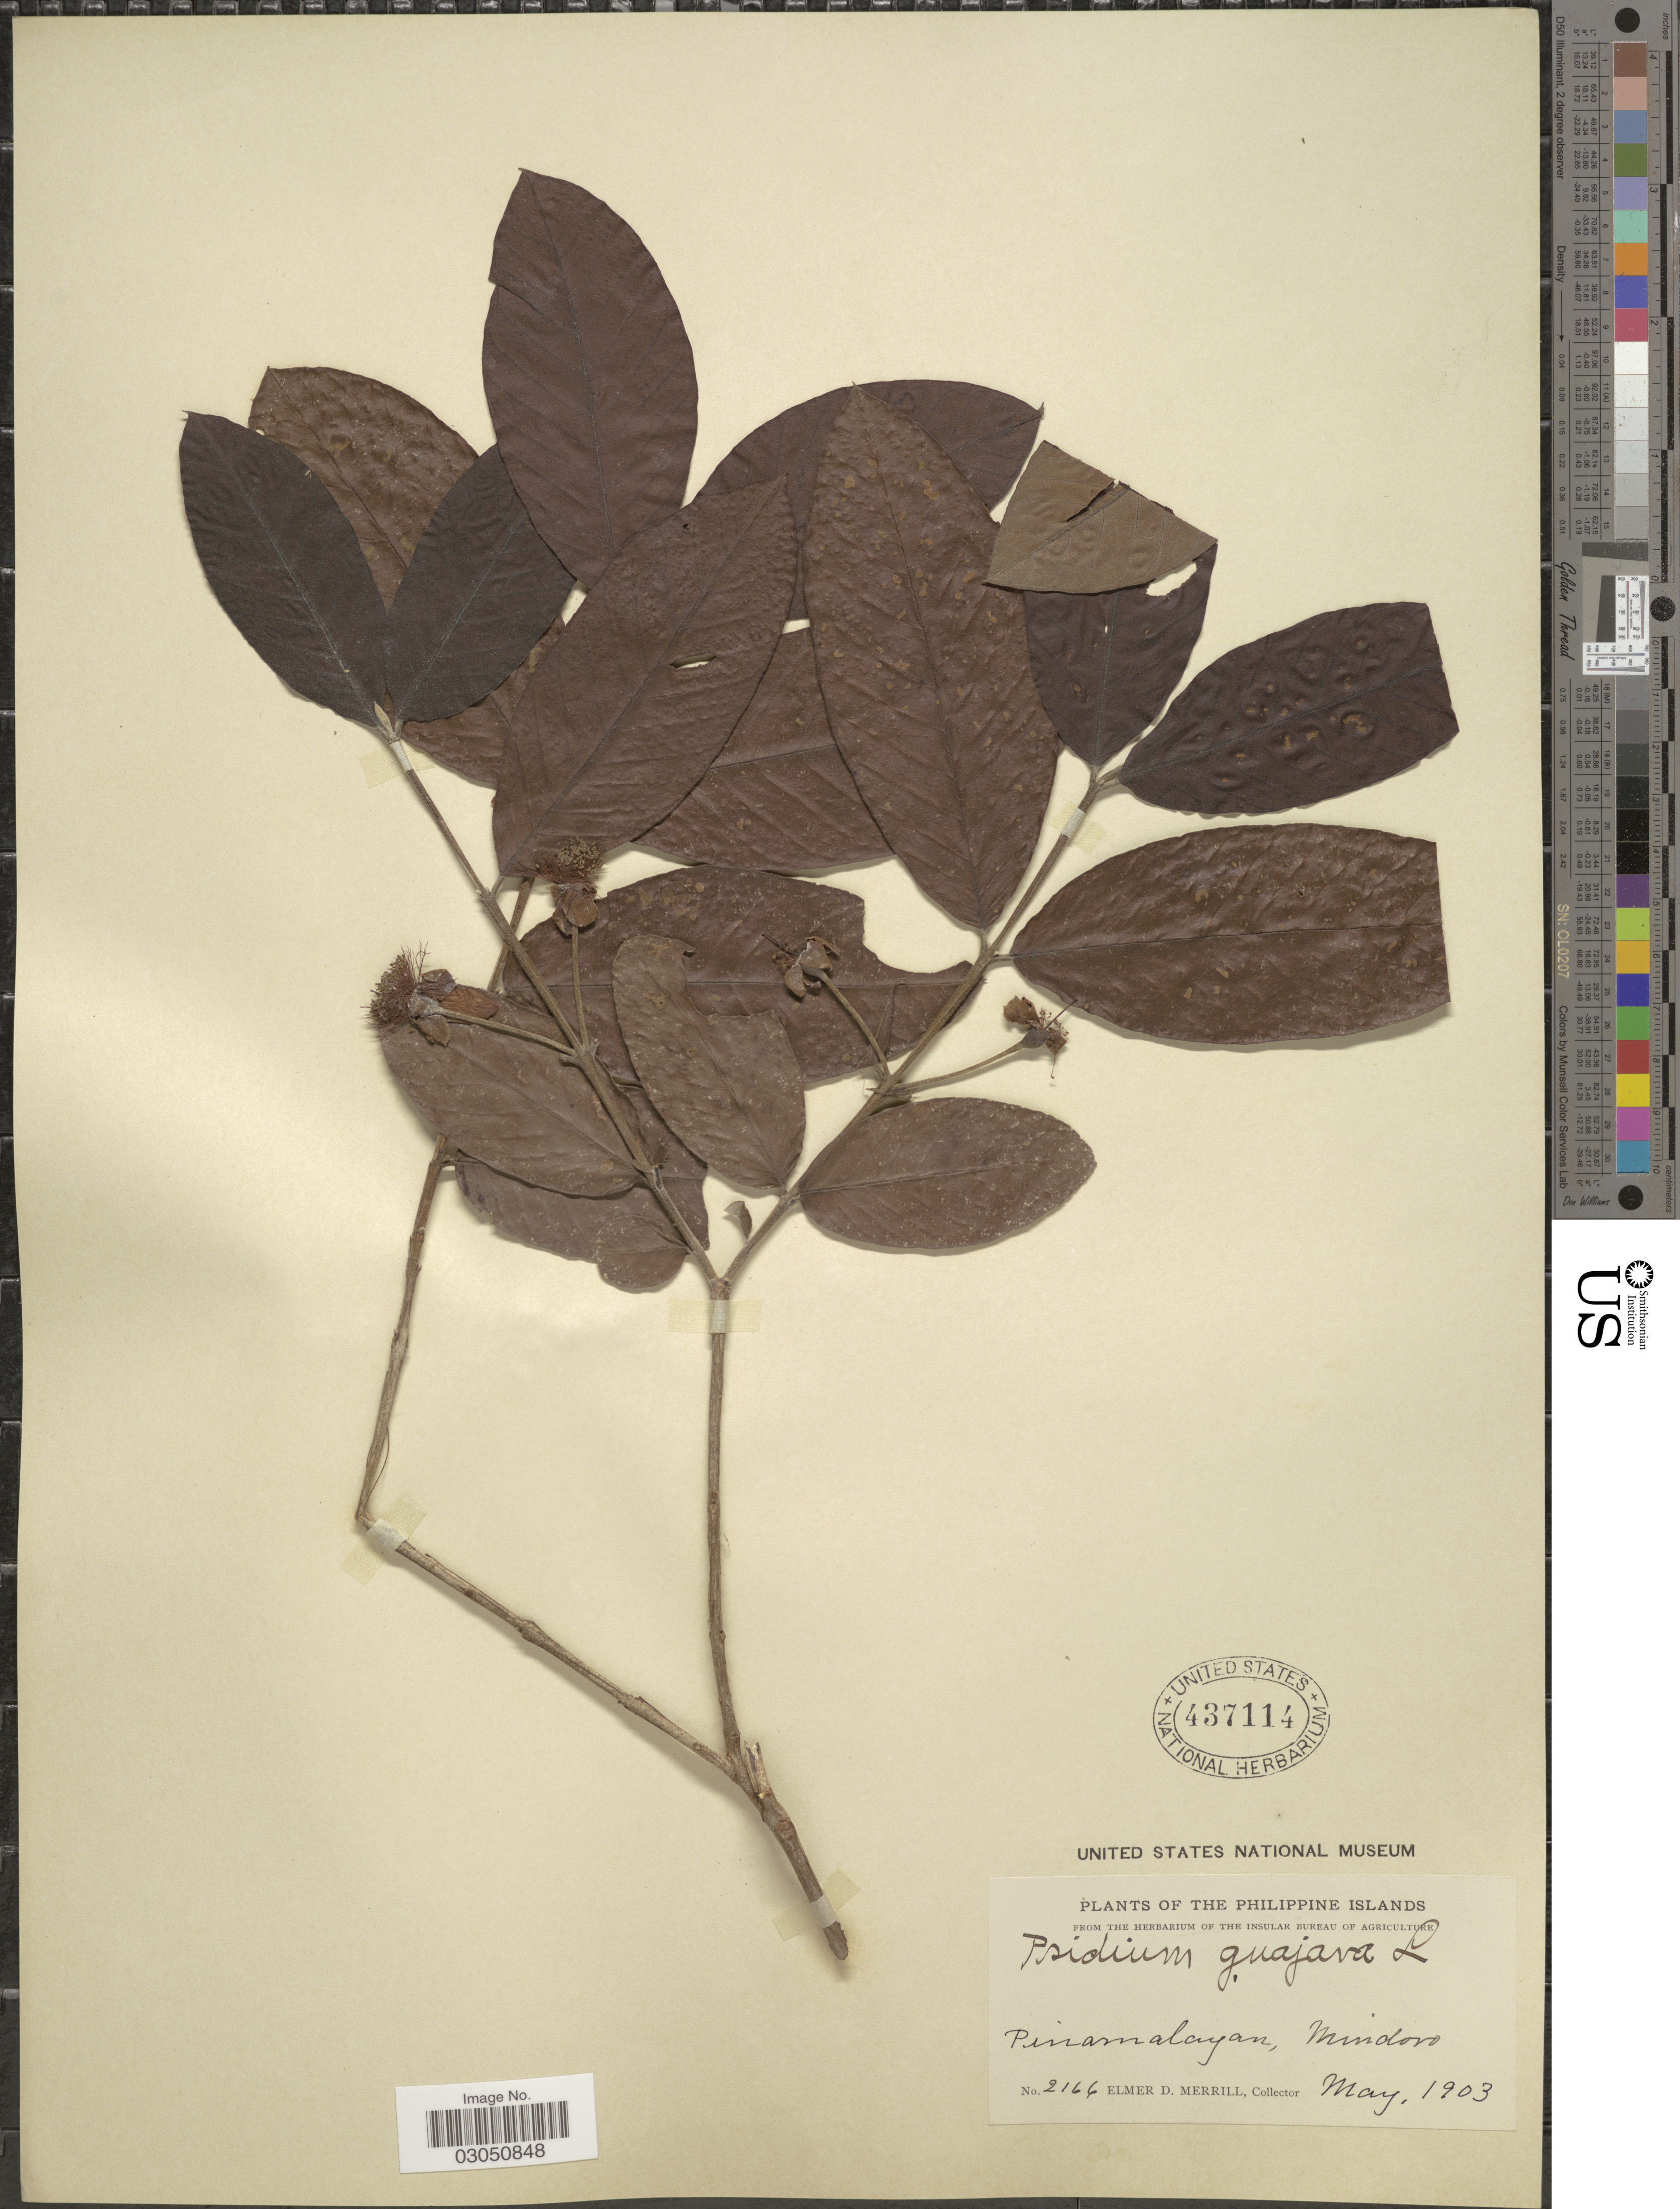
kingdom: Plantae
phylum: Tracheophyta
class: Magnoliopsida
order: Myrtales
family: Myrtaceae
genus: Psidium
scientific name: Psidium guajava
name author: L.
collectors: E. D. Merrill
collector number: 2166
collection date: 1903-05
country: Philippines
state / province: Mimaropa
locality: Philippine Islands. Pinamalayan, Mindoro.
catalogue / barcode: US 437114